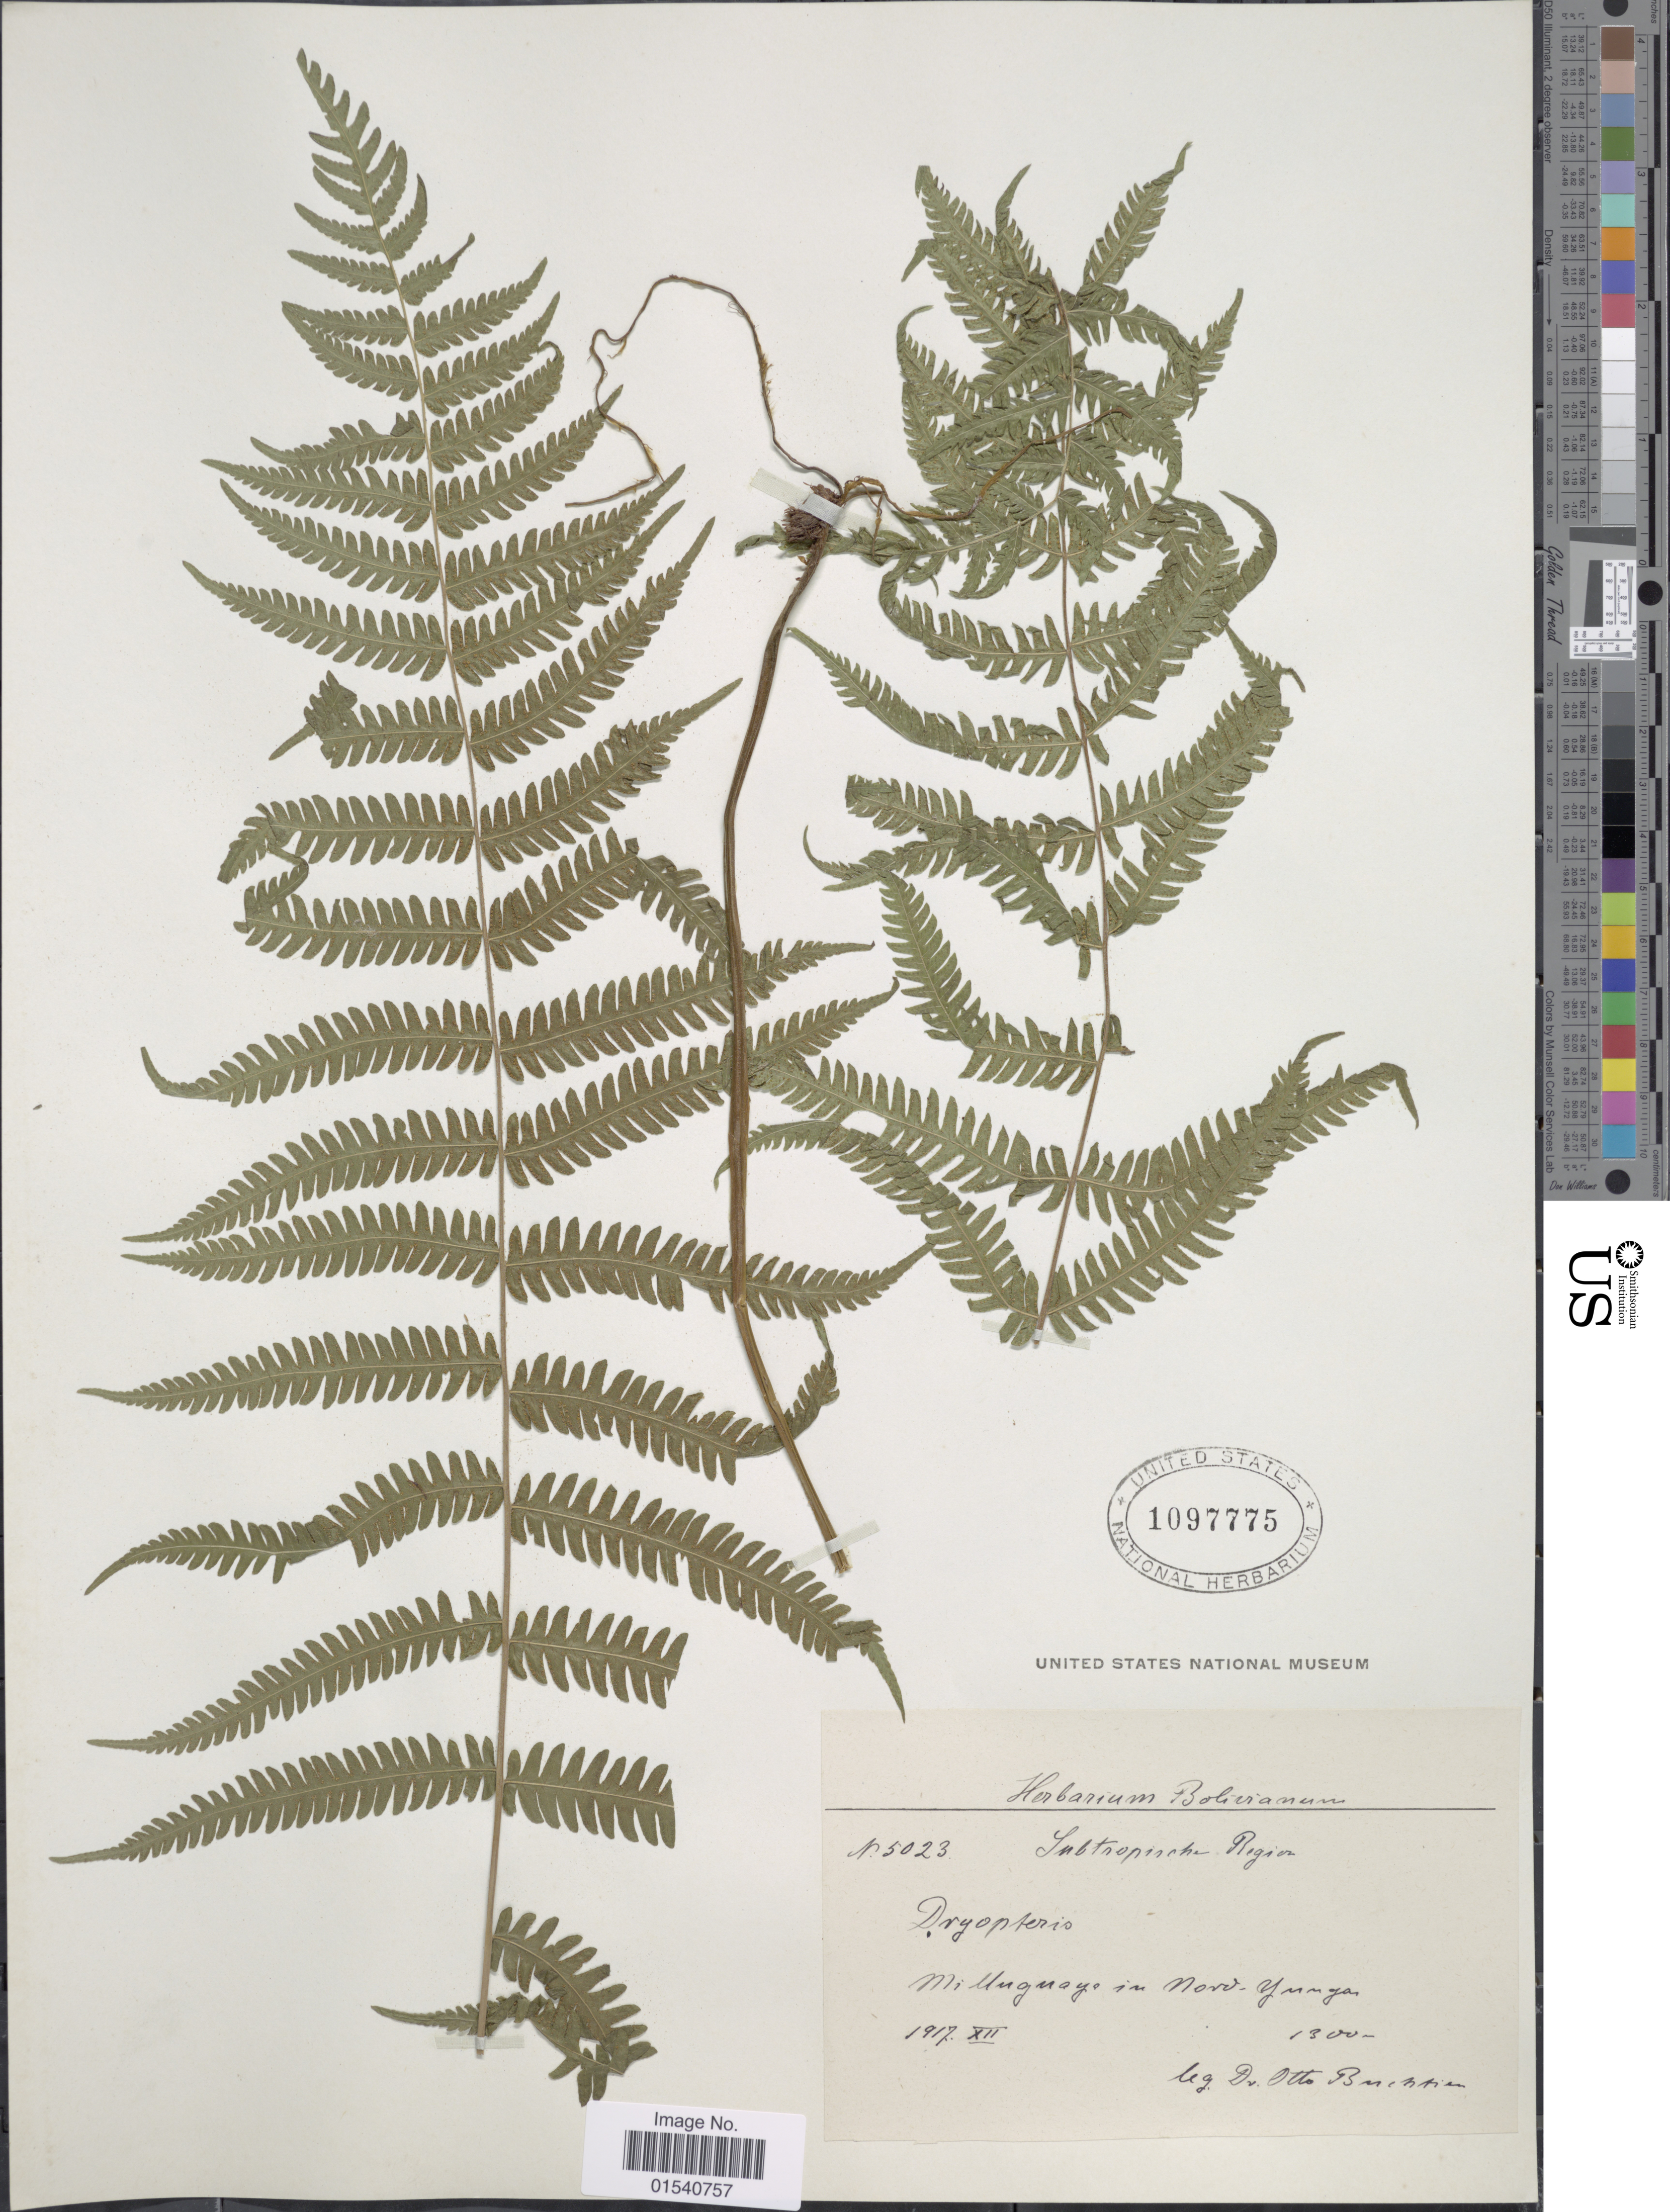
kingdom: Plantae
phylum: Tracheophyta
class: Polypodiopsida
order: Polypodiales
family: Thelypteridaceae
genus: Amauropelta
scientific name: Amauropelta rivulariformis (Rosenst.) comb. nov., ined 2015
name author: (Rosenst.)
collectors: O. Buchtien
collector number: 5023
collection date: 1917-12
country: Bolivia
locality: Milluguayo in Nord-Yunga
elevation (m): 1300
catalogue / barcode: US 1097775